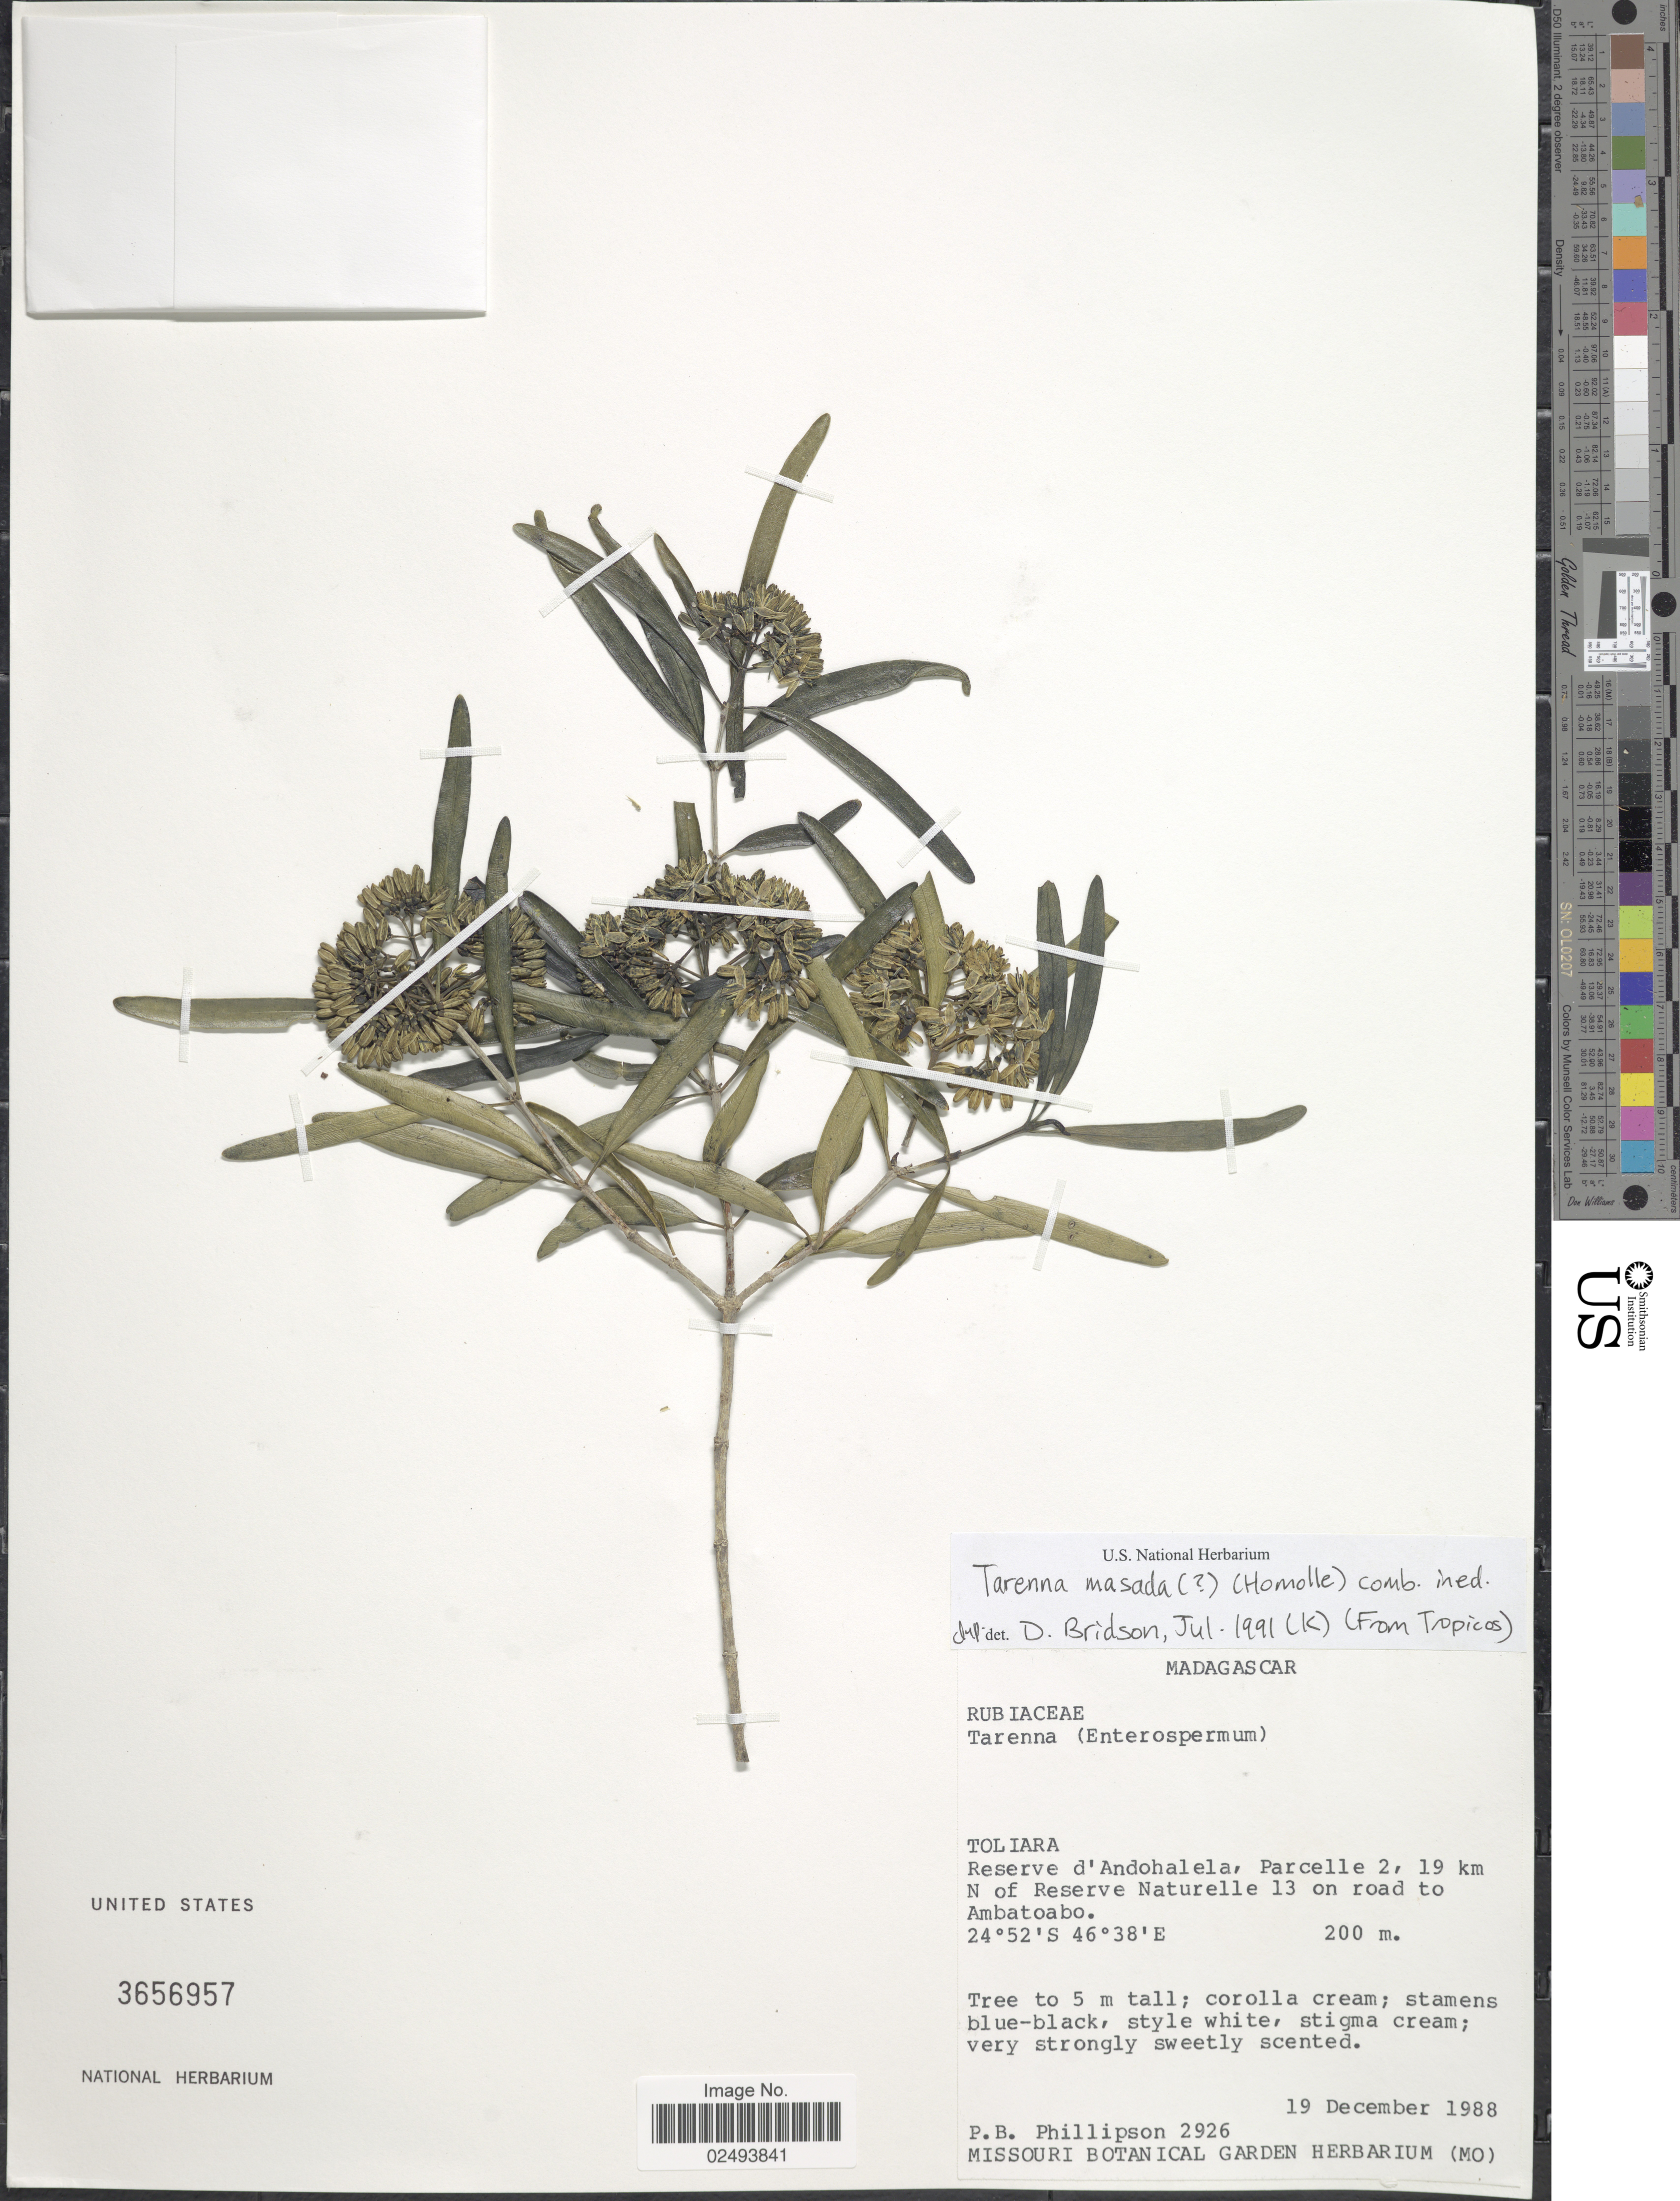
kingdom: Plantae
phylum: Tracheophyta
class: Magnoliopsida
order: Gentianales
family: Rubiaceae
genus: Tarenna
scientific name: Tarenna masada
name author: (Homolle) comb. ined.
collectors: P. B. Phillipson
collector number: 2926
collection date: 1988-12-19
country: Madagascar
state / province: Anosy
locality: Reserve d'Andohalela, Parcelle 2, 19 km N of Reserve Naturelle 13 on road to Ambatoabo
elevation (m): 200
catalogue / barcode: US 3656957